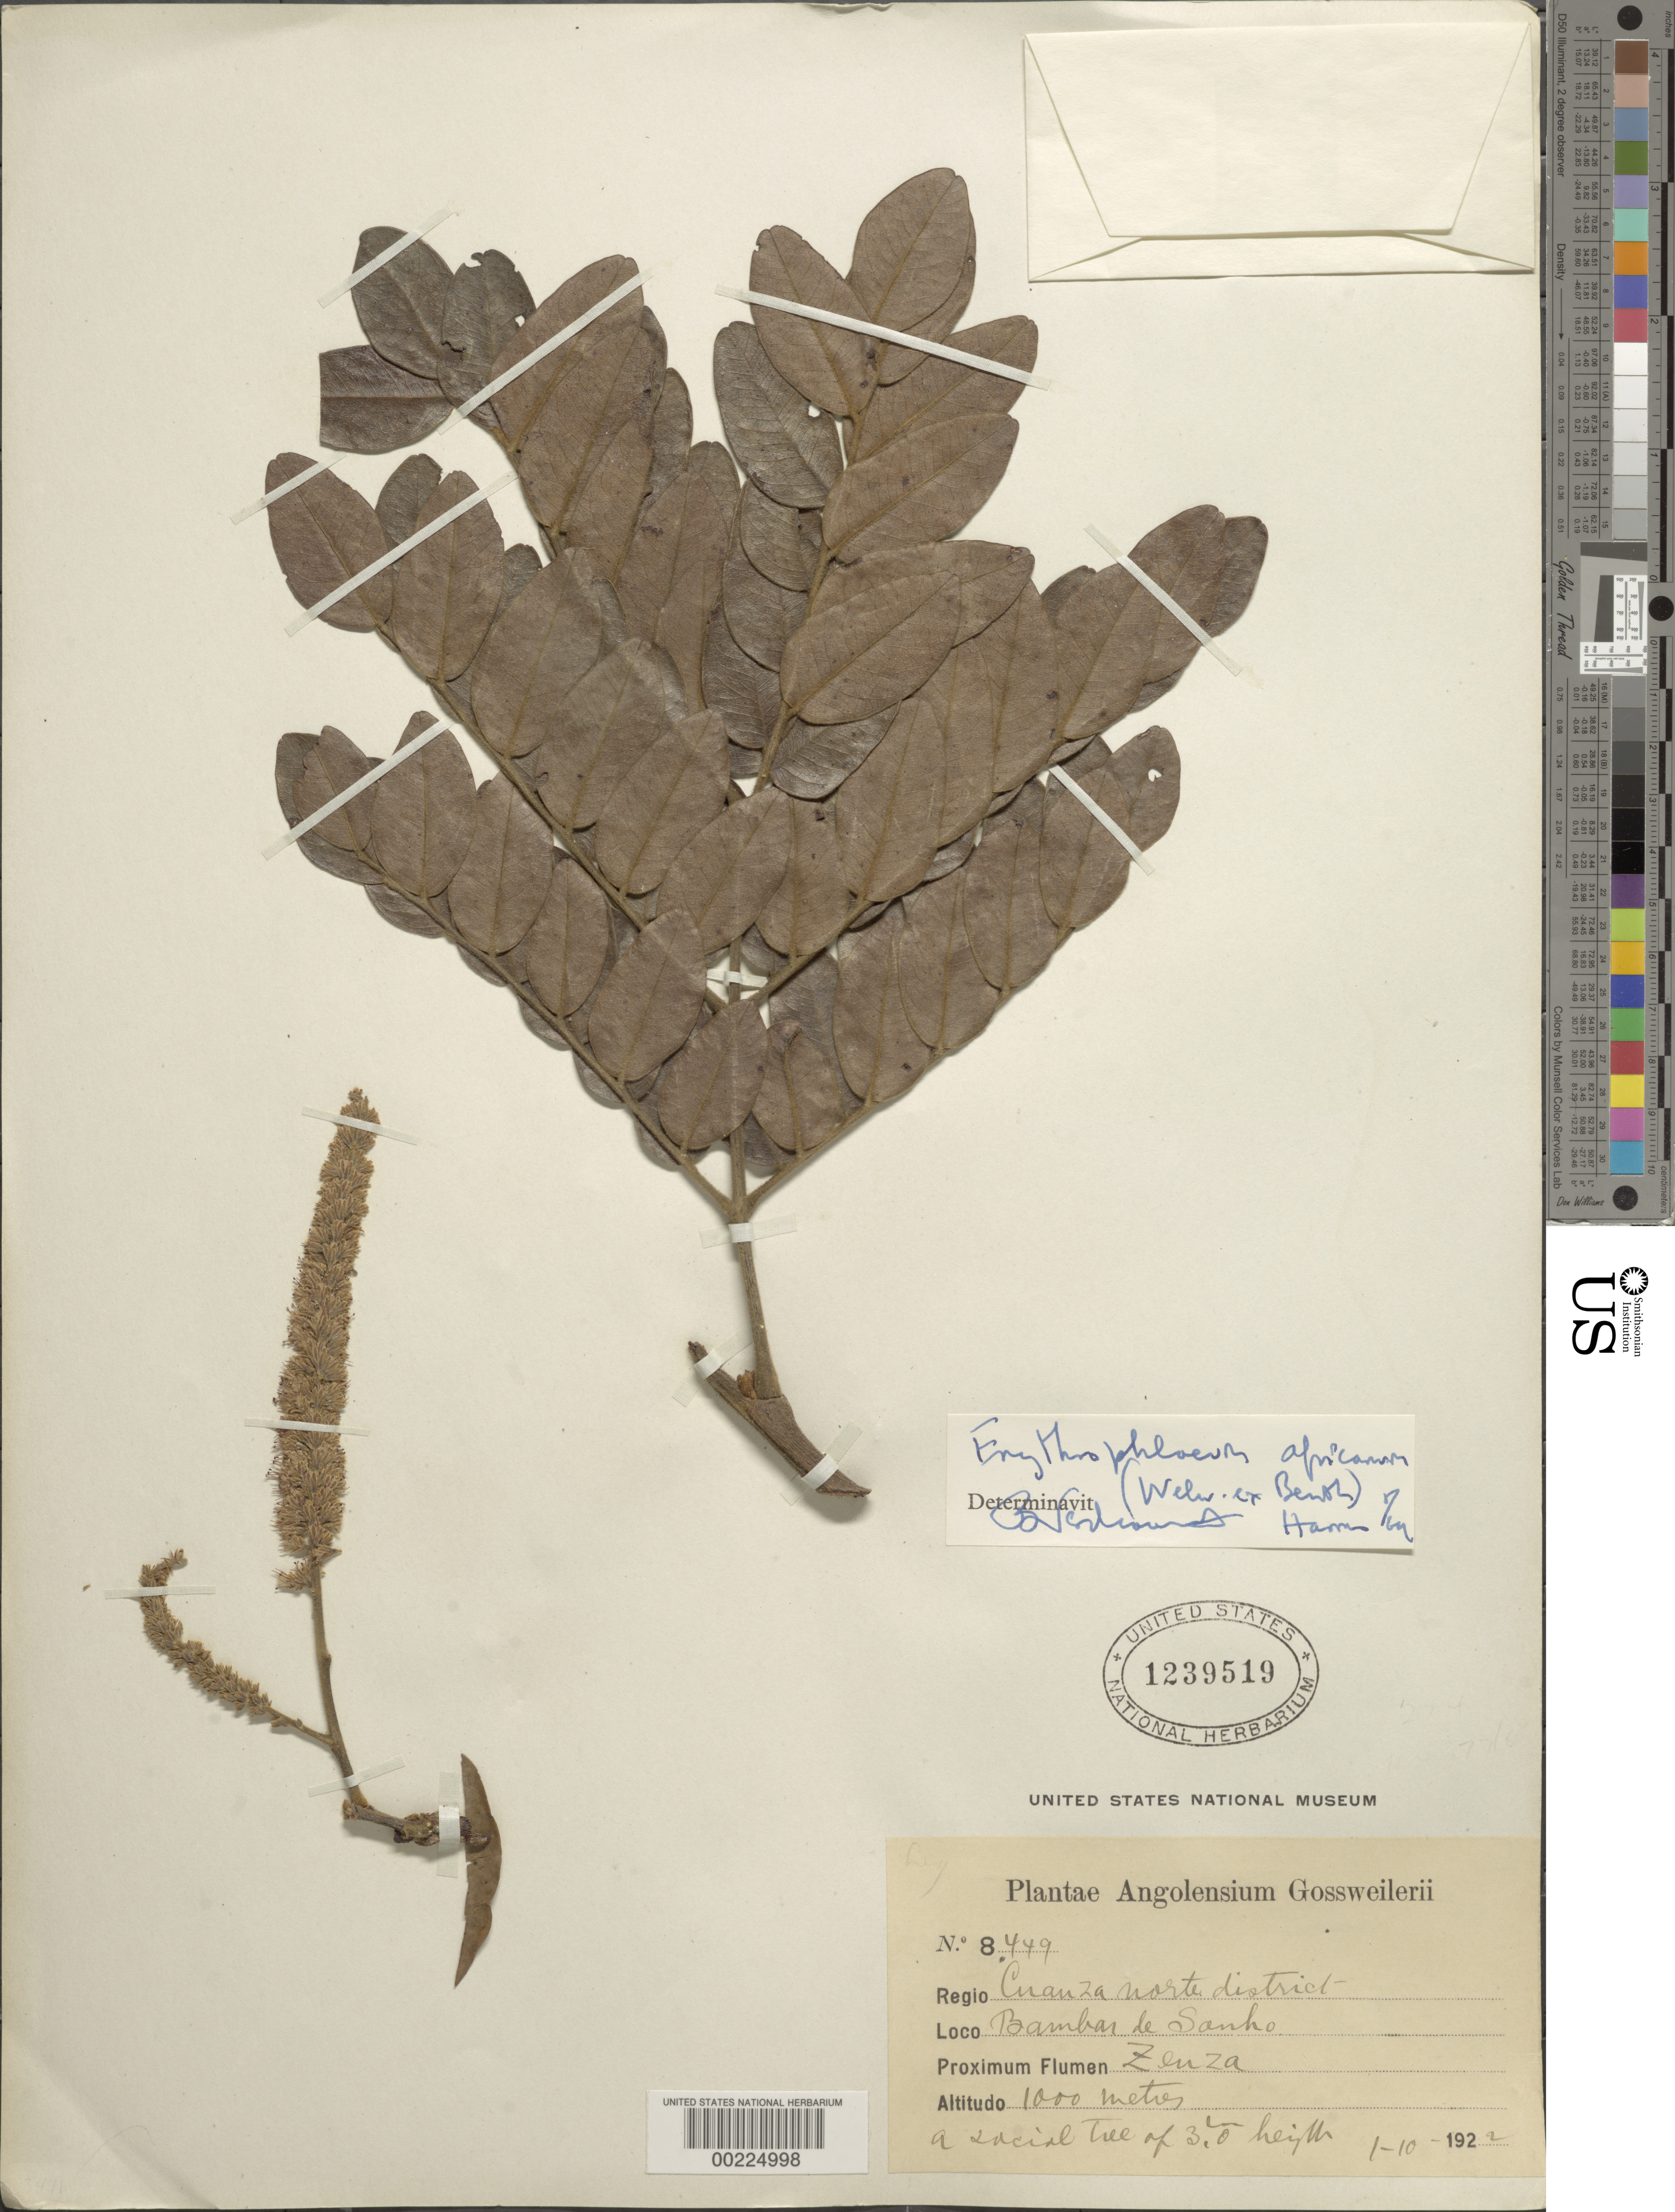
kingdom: Plantae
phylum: Tracheophyta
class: Magnoliopsida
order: Fabales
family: Fabaceae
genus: Erythrophleum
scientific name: Erythrophleum africanum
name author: (Welw. ex Benth.) Harms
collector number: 8449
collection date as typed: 10 Jan 1922 or 01 Oct 1922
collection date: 1922-01-10 or 1922-10-01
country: Angola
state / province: Cuanza Norte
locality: Cuanza norte district; Barmbar de Sanho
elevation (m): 1000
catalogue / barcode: US 1239519